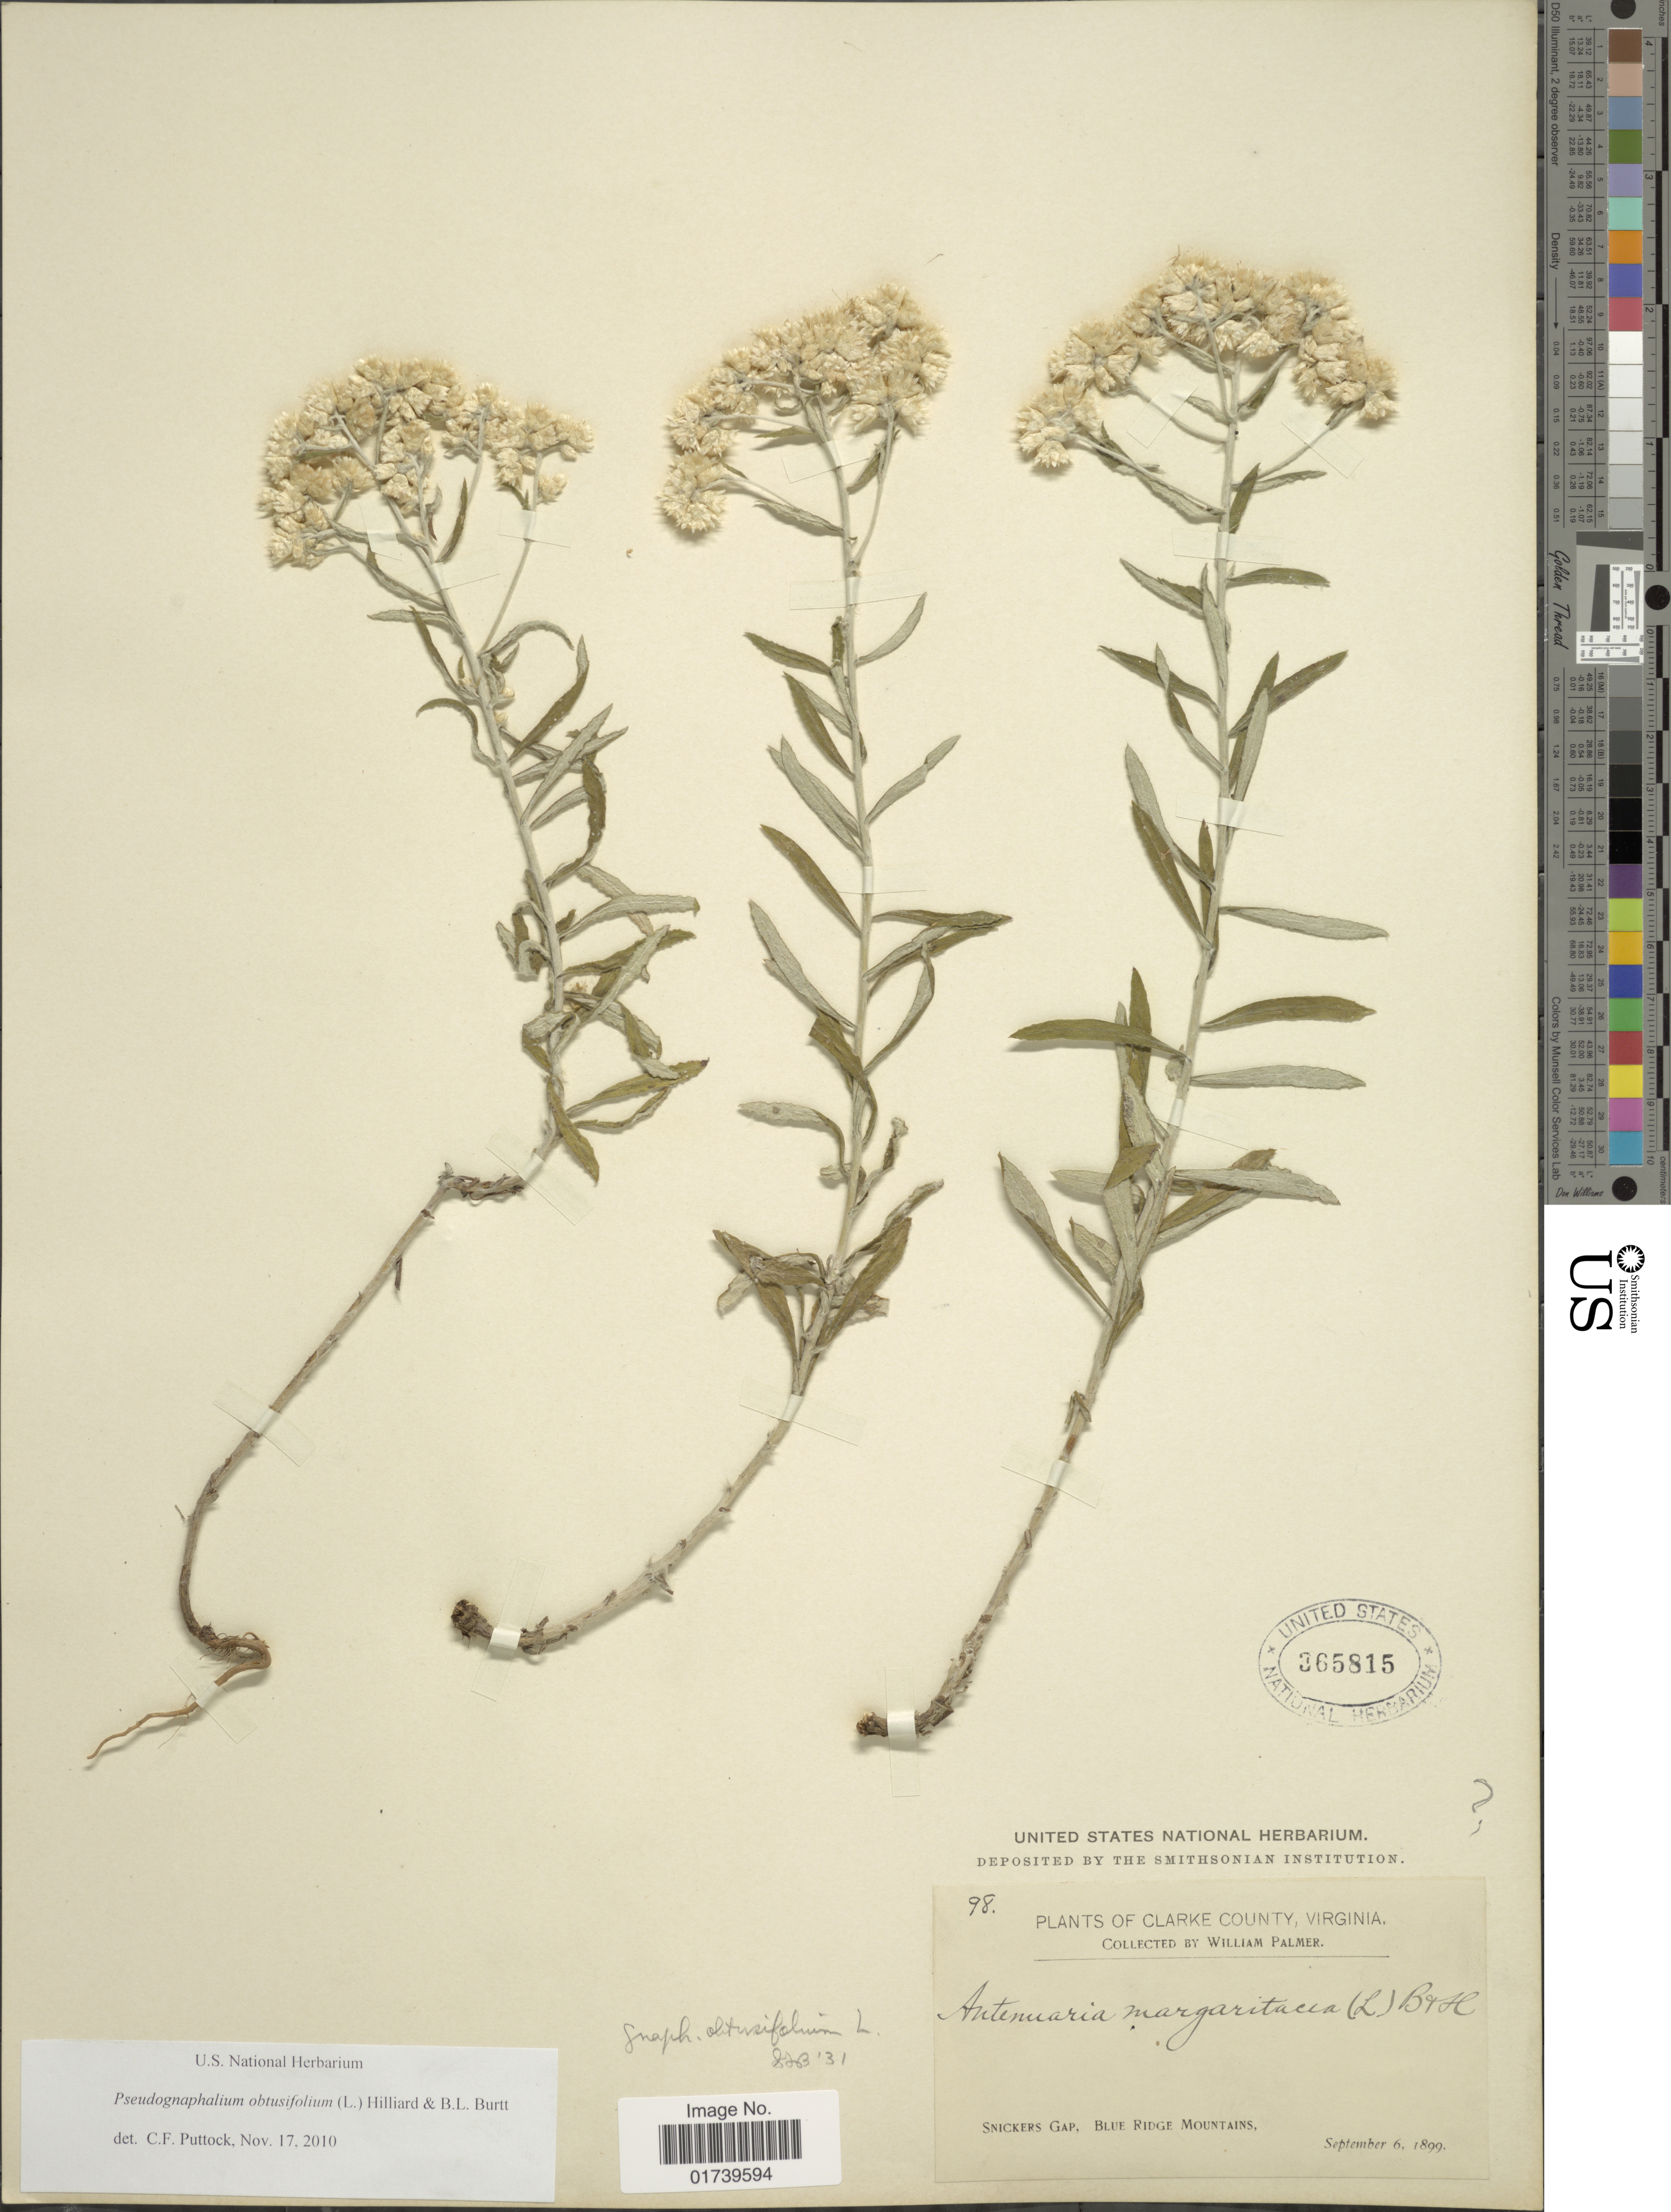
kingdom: Plantae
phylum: Tracheophyta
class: Magnoliopsida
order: Asterales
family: Asteraceae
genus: Pseudognaphalium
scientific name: Pseudognaphalium obtusifolium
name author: (L.) Hilliard & B.L. Burtt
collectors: W. Palmer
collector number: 98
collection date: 1899-09-06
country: United States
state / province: Virginia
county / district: Clarke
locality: Clarke County, Snickers Gap, Blue Ridge Mountains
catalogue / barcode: US 365815